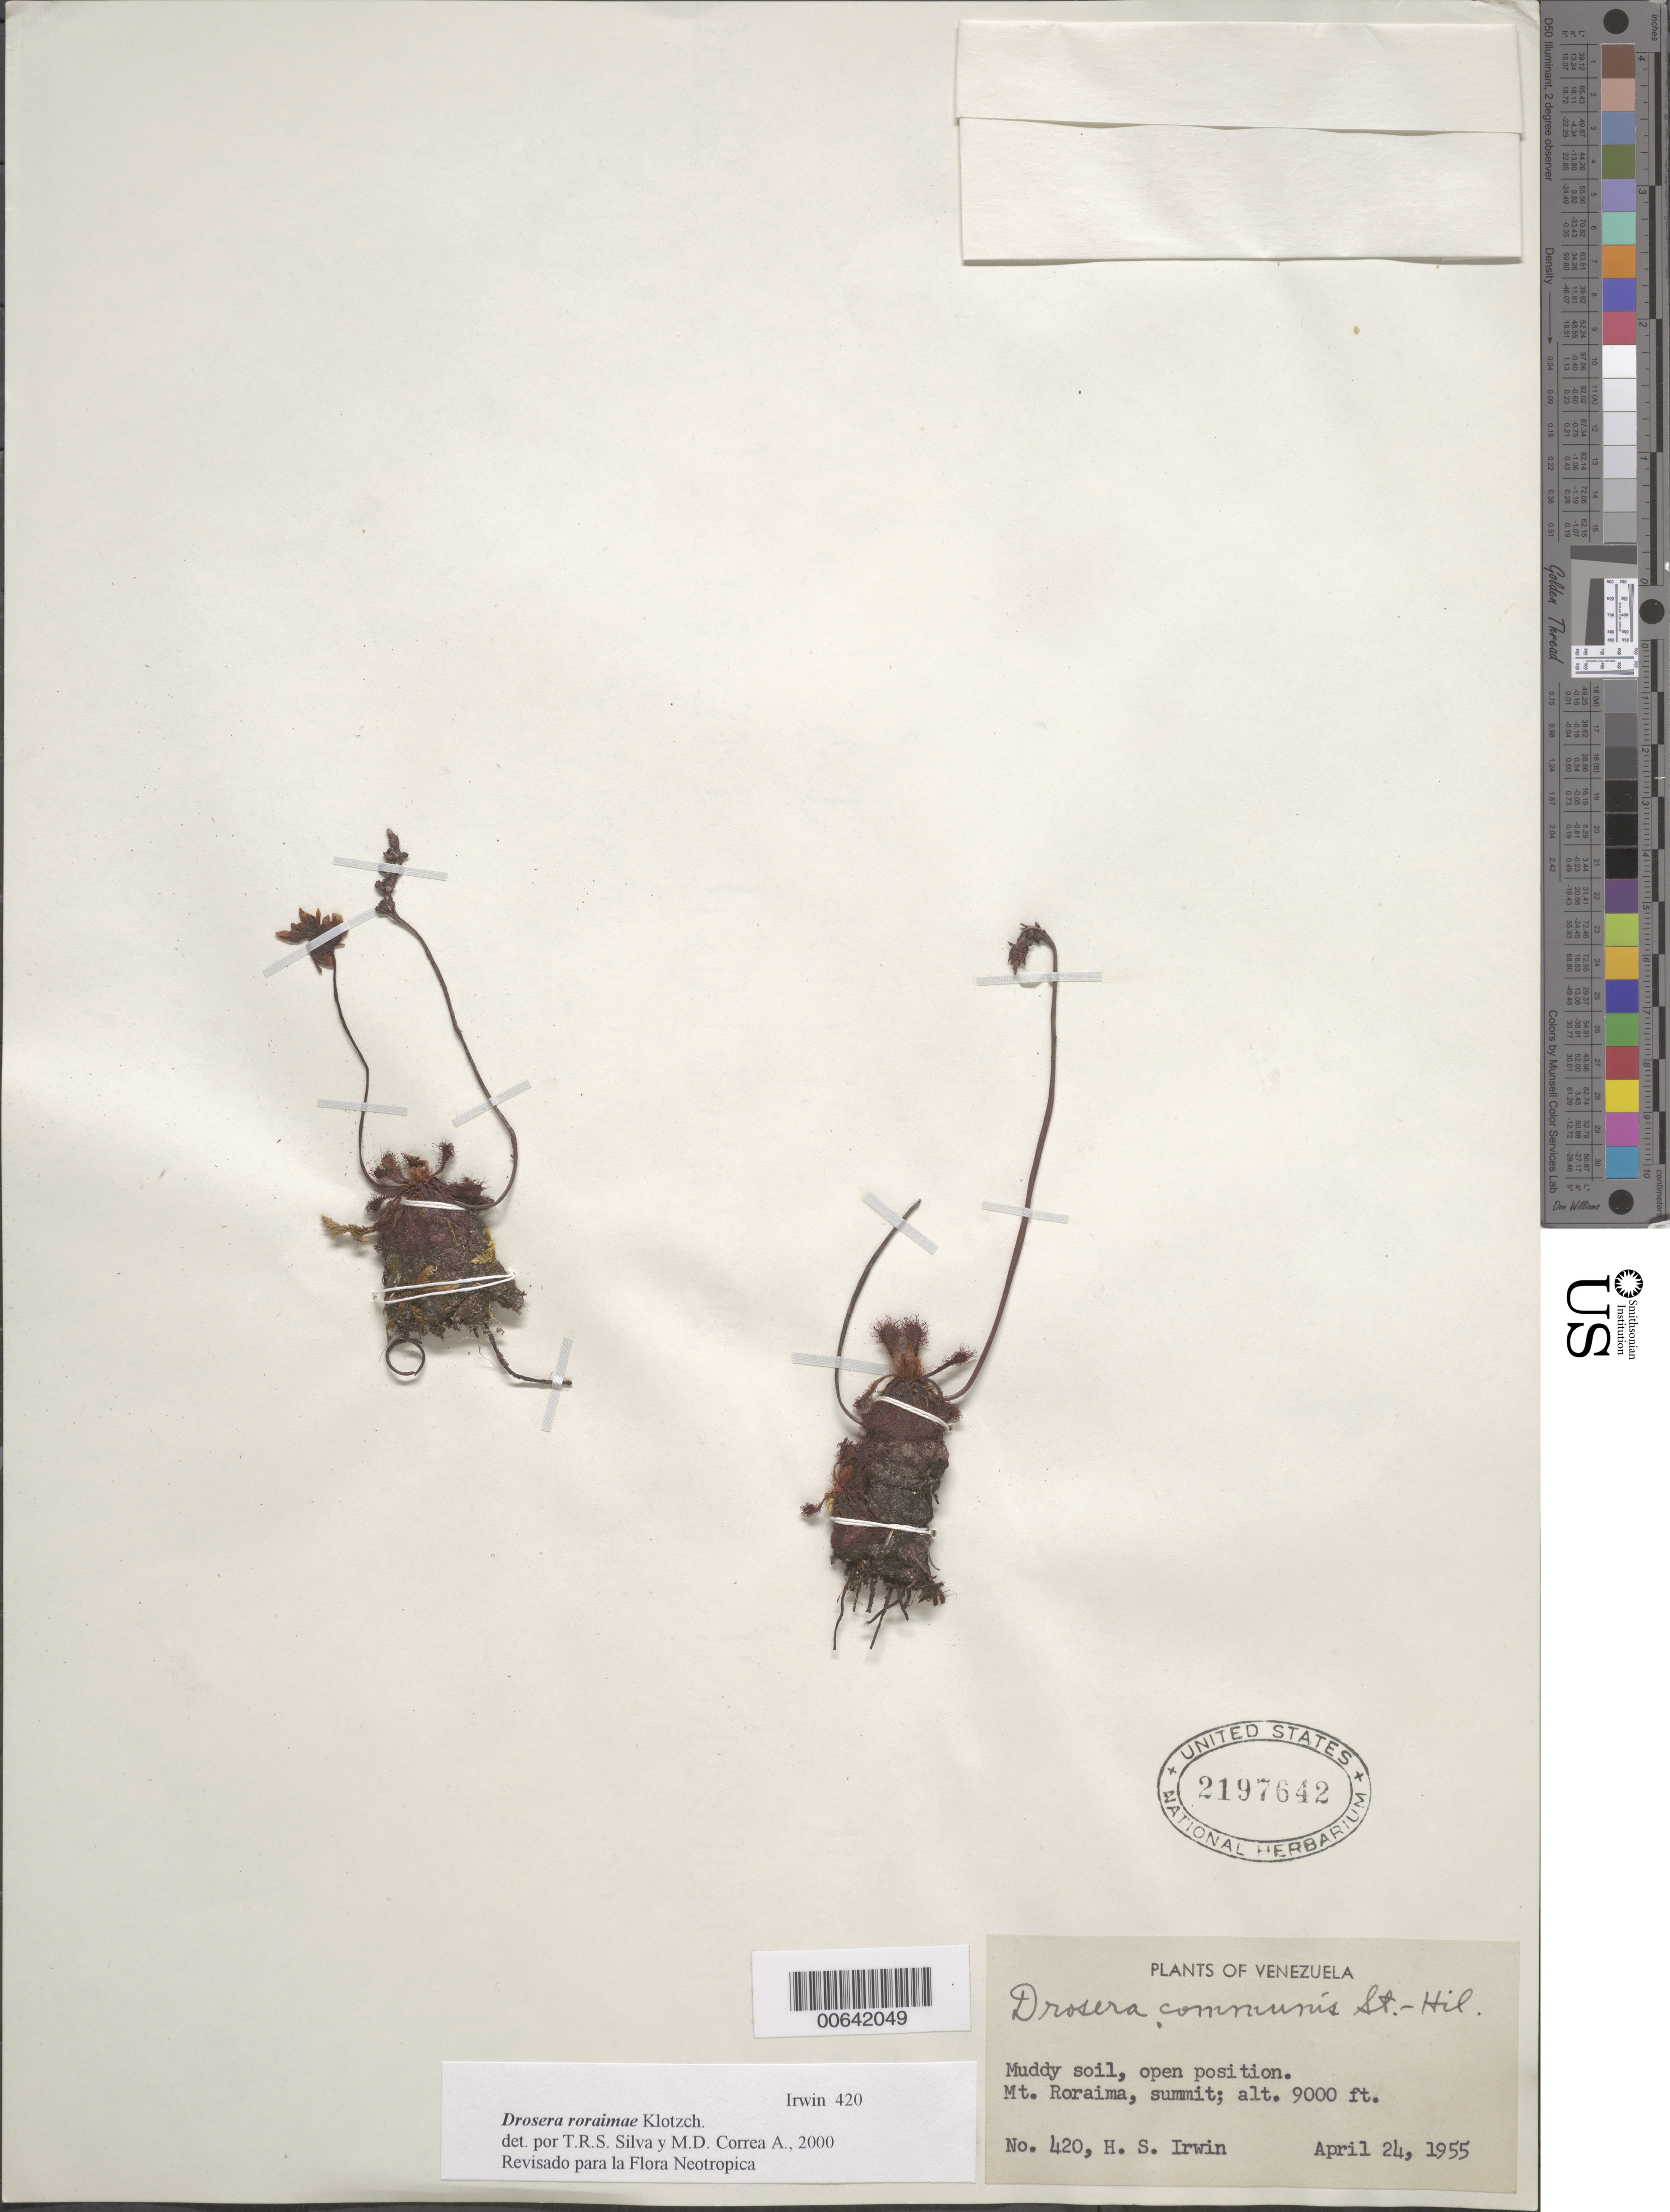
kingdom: Plantae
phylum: Tracheophyta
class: Magnoliopsida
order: Caryophyllales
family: Droseraceae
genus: Drosera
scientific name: Drosera roraimae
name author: (Klotzsch ex Diels) Maguire & J.R. Laundon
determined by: Silva, T. R. S. & Correa A. , M. D.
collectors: H. Irwin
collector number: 420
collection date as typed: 24 Apr 1955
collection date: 1955-04-24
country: Venezuela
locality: Mt. Roraima, summit.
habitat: Muddy soil, open position.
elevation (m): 2743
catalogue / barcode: US 2197642